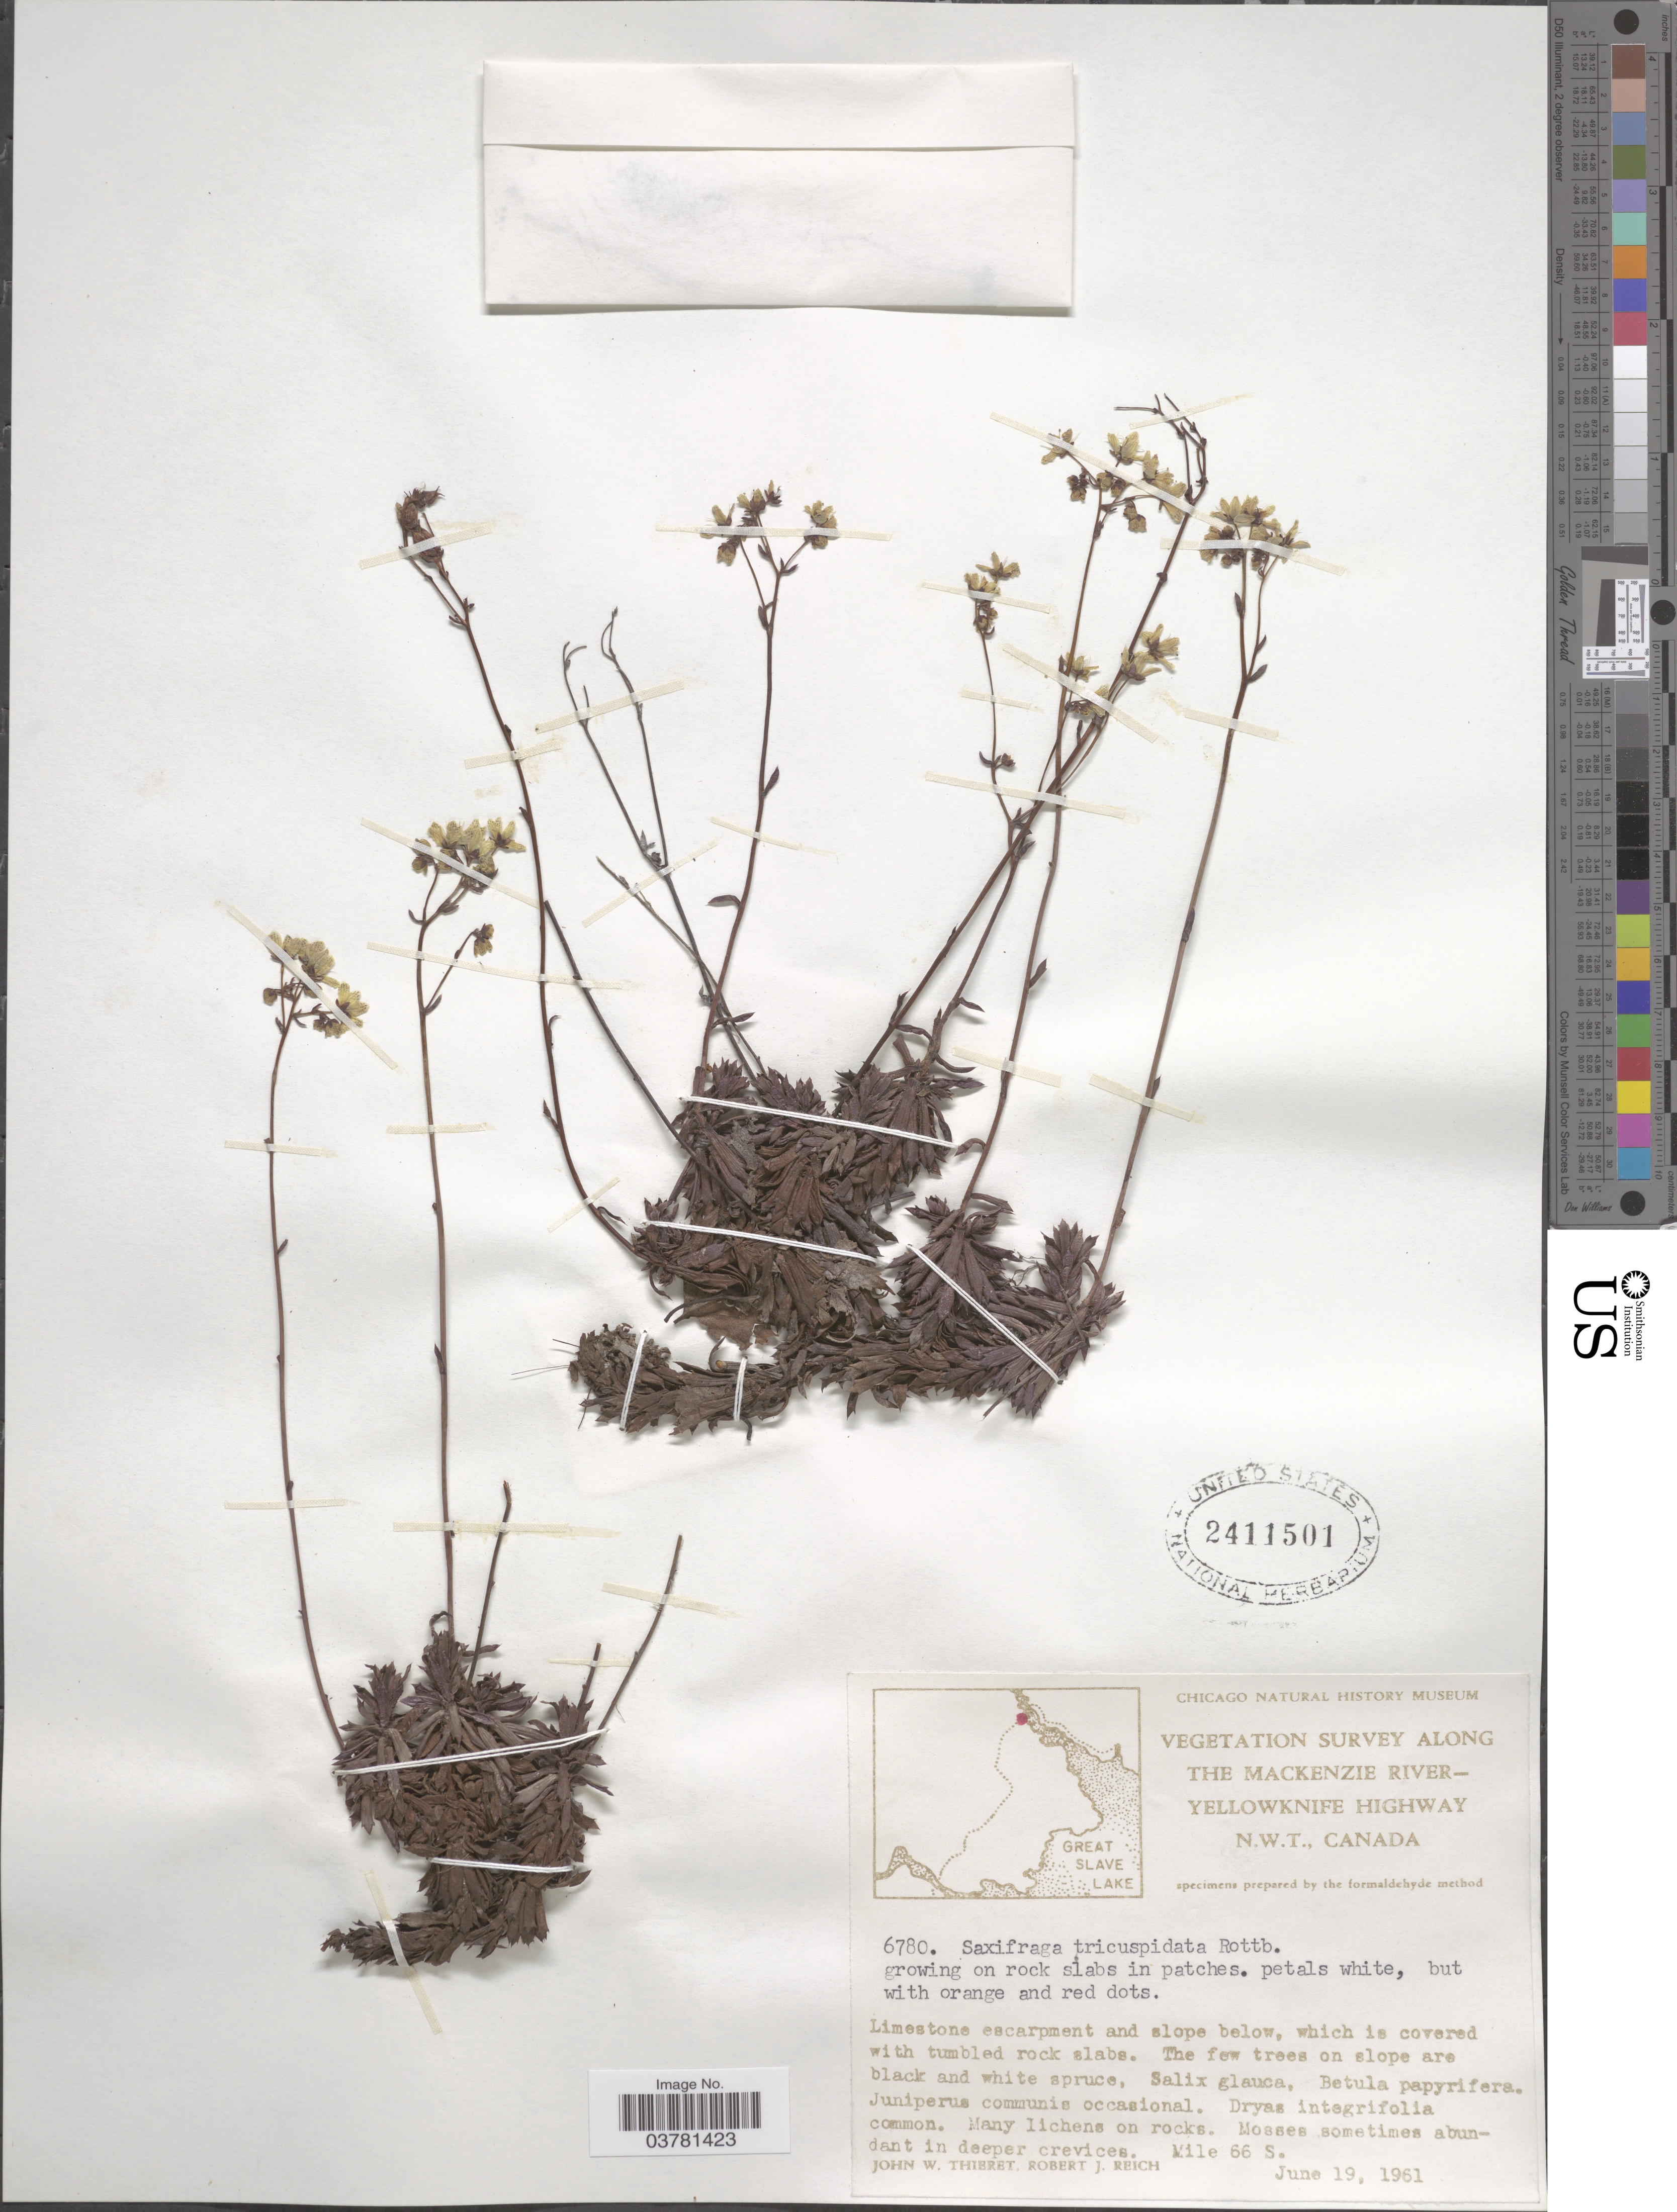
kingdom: Plantae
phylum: Tracheophyta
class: Magnoliopsida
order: Saxifragales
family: Saxifragaceae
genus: Saxifraga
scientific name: Saxifraga tricuspidata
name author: Rottb.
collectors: J. W. Thieret & R. Reich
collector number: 6780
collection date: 1961-06-19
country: Canada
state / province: Northwest Territories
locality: Vegetation Survey along the Mackenzie River-Yellowknife Highway. Mile 66 S.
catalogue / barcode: US 2411501